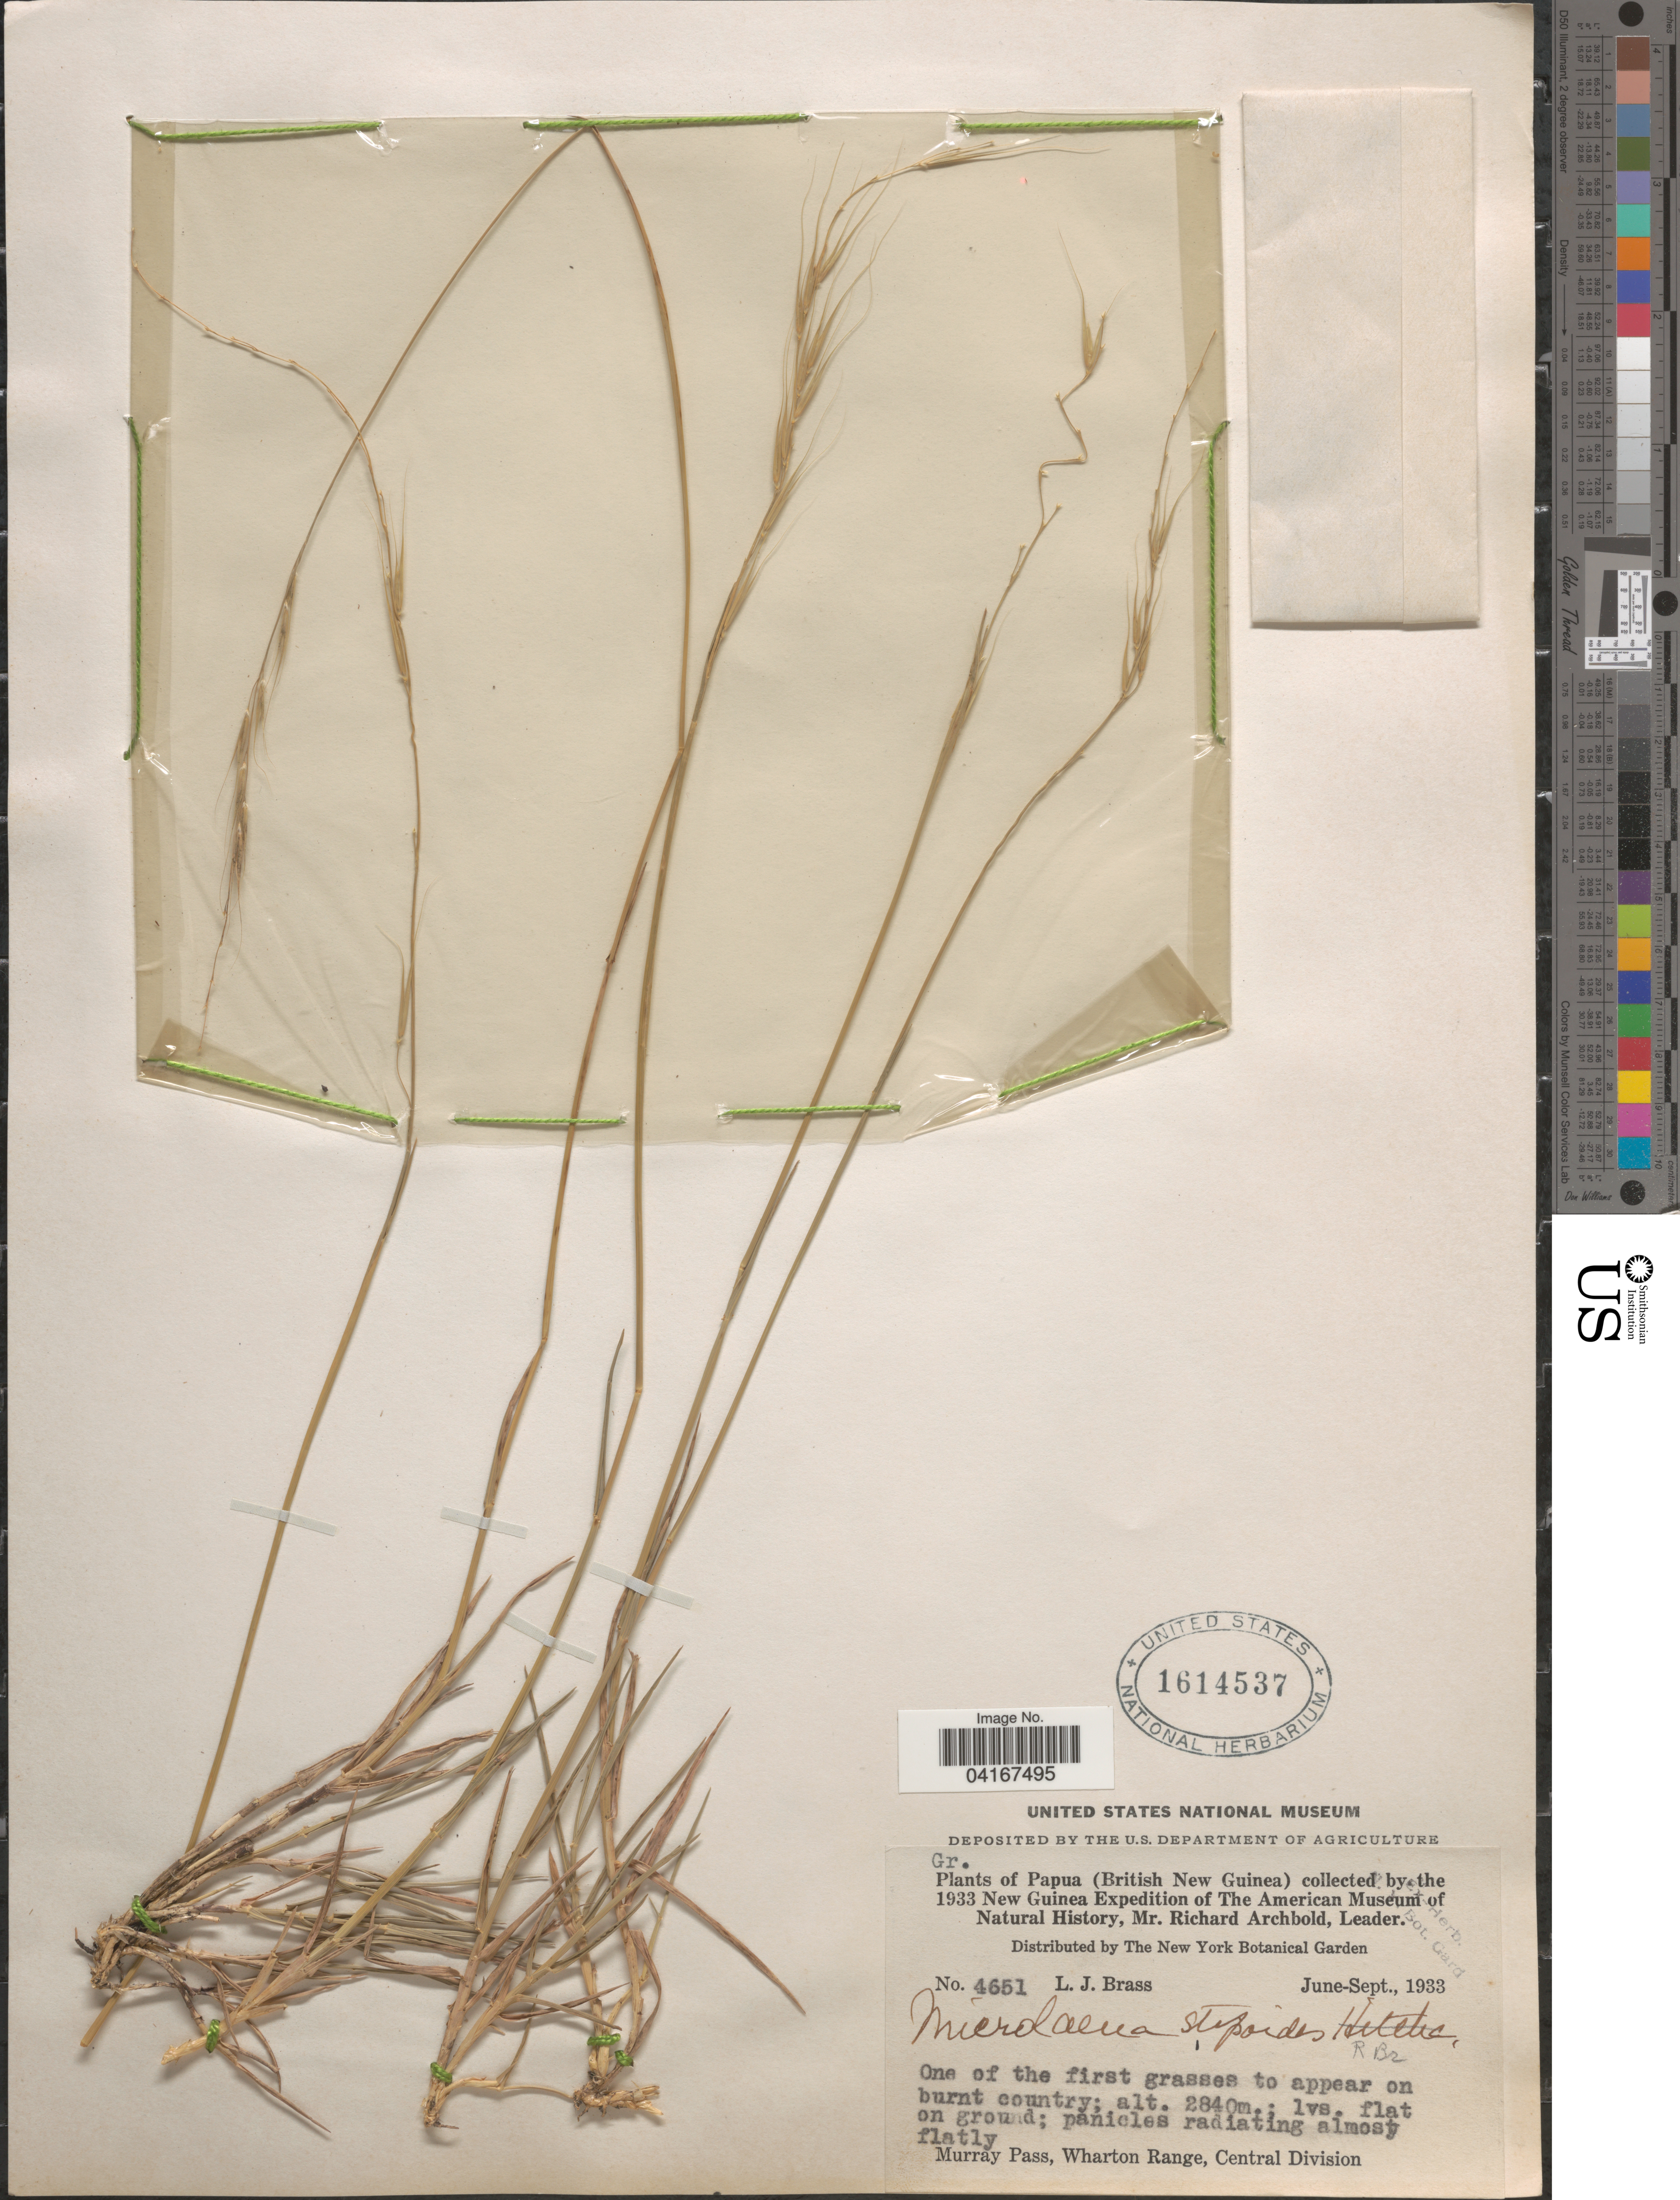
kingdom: Plantae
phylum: Tracheophyta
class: Liliopsida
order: Poales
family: Poaceae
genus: Microlaena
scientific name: Microlaena stipoides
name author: (Labill.) R. Br.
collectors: L. J. Brass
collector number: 4651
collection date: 1933-06/1933-09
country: Papua New Guinea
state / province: Central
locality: Papua (British New Guinea). The 1933 New Guinea Expedition of The American Museum of Natural History. Murray Pass, Wharton Range, Central Division.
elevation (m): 2840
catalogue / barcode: US 1614537